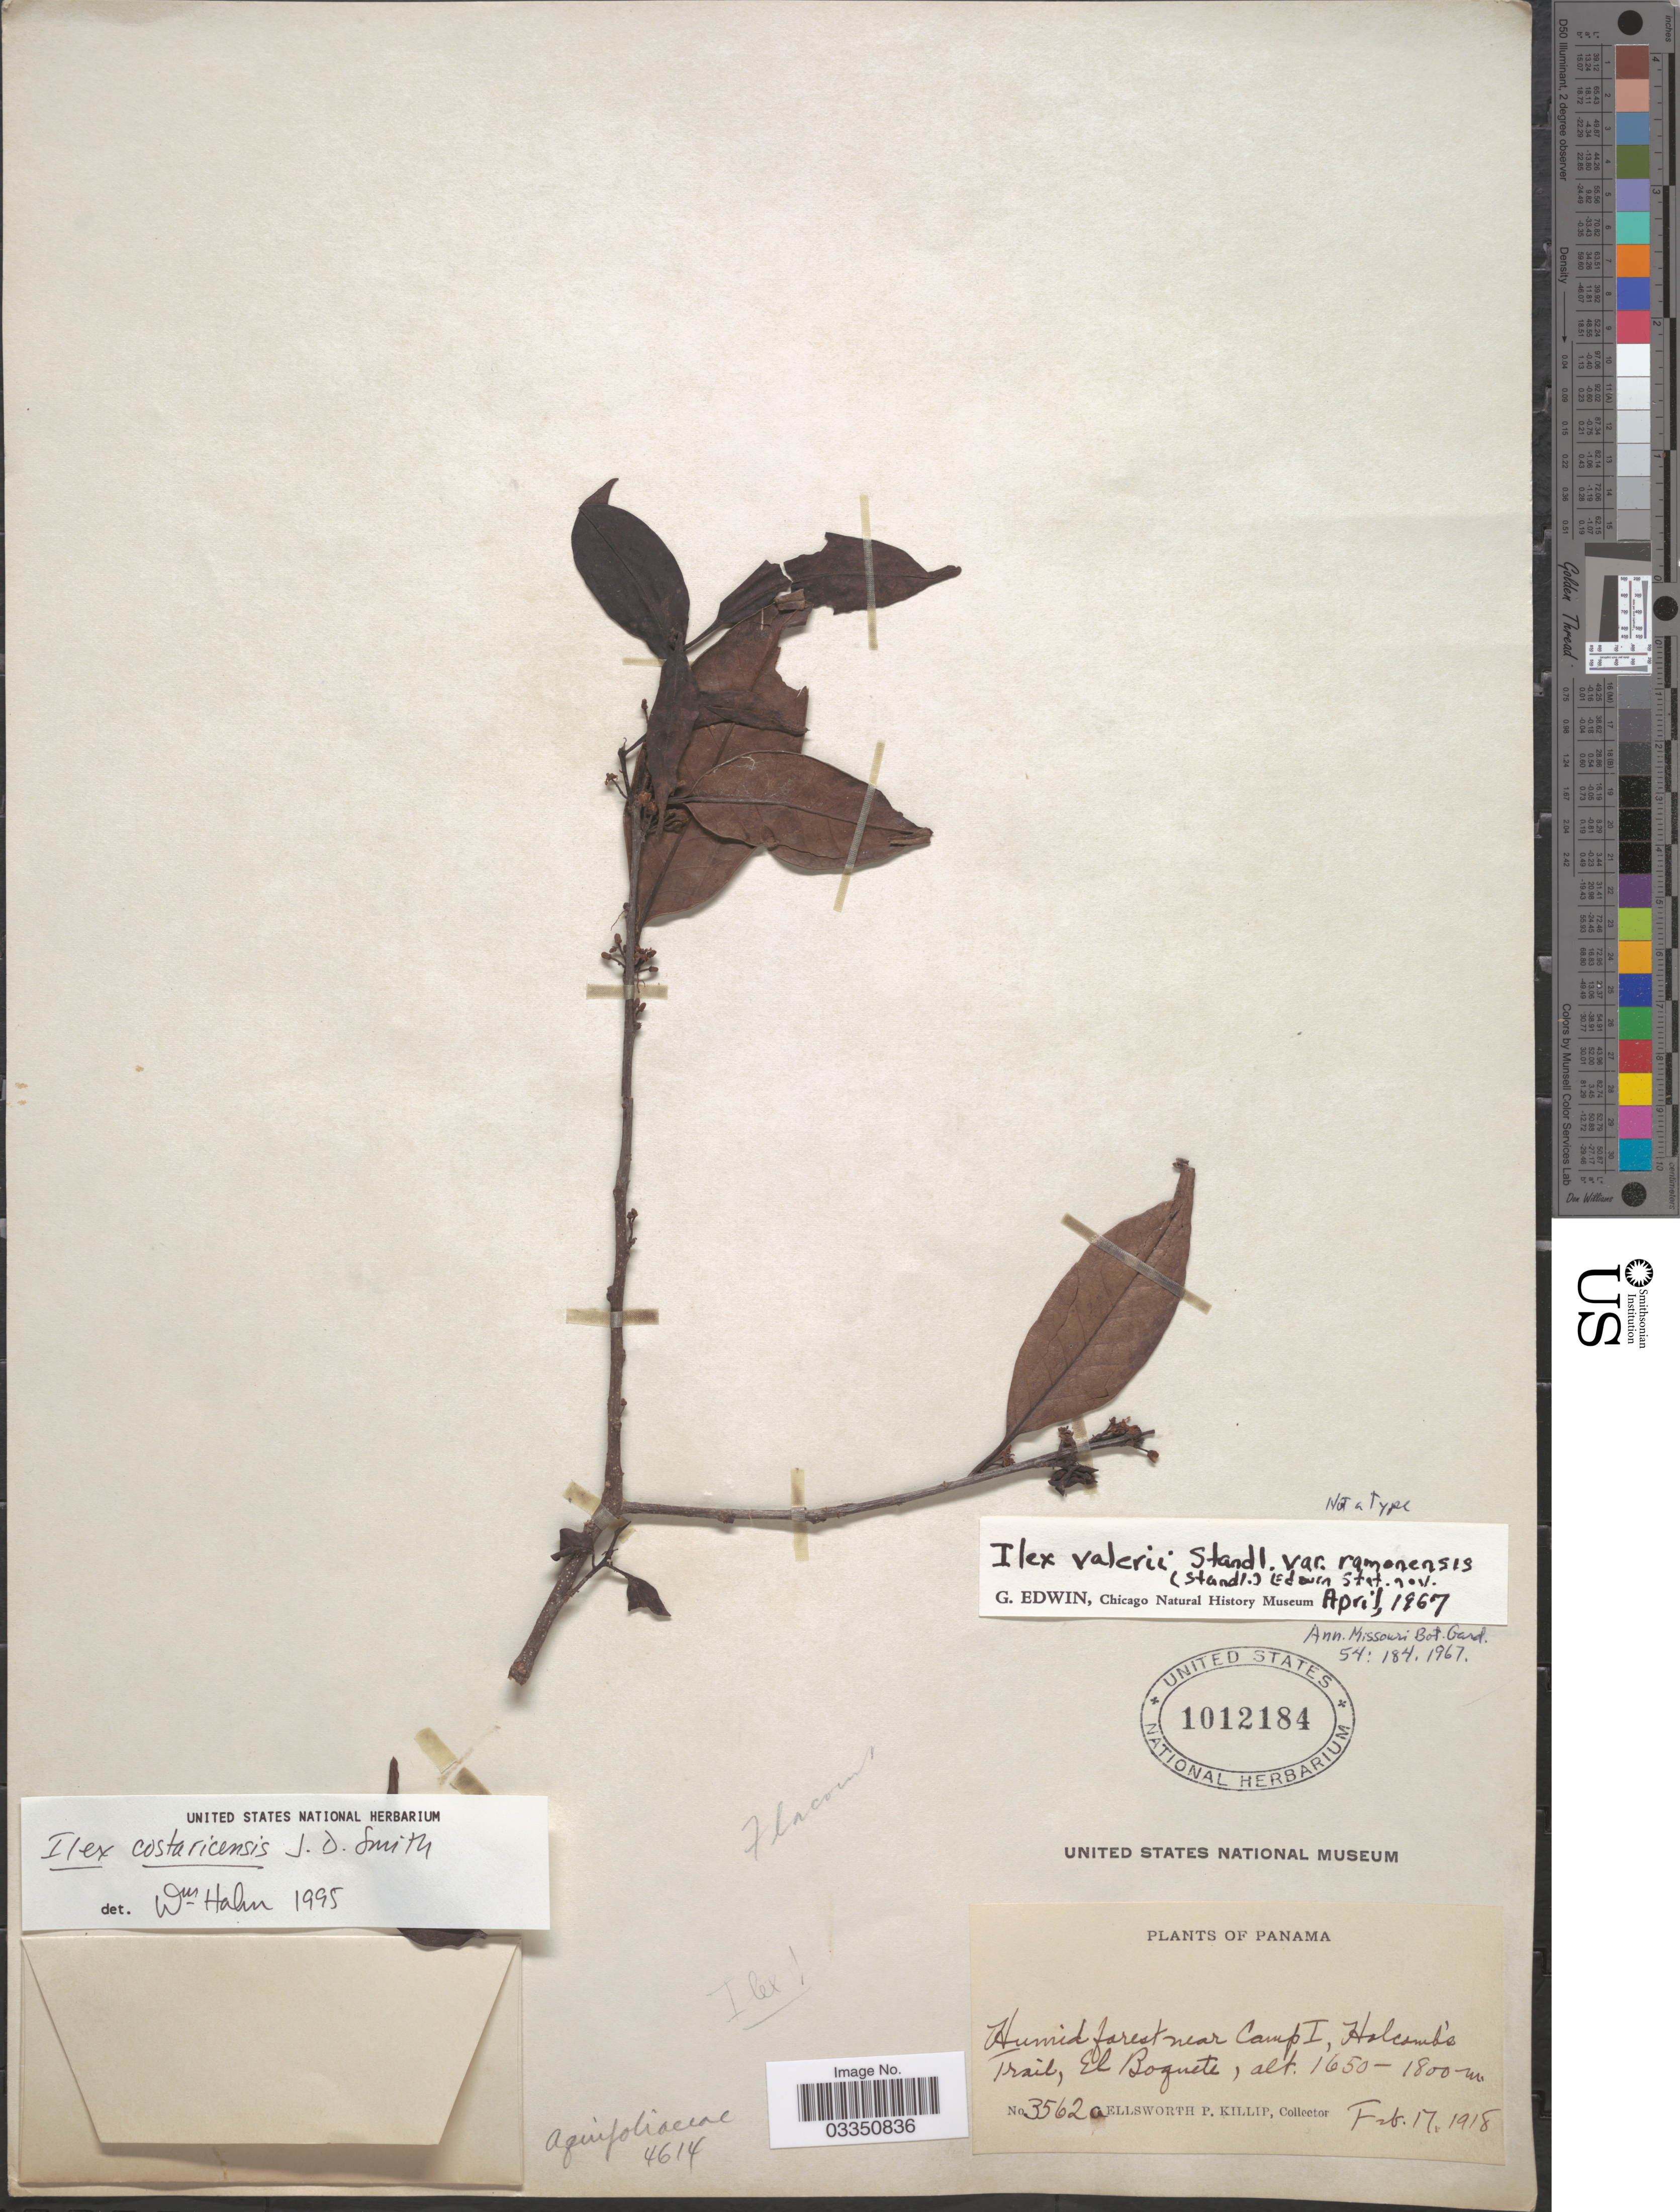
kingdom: Plantae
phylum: Tracheophyta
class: Magnoliopsida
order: Aquifoliales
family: Aquifoliaceae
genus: Ilex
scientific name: Ilex costaricensis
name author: Donn. Sm.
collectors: E. P. Killip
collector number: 3562a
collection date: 1918-02-17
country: Panama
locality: Humid forest near Camp 1, Holcomb's Trail, El Boguete.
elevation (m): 1650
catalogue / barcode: US 1012184